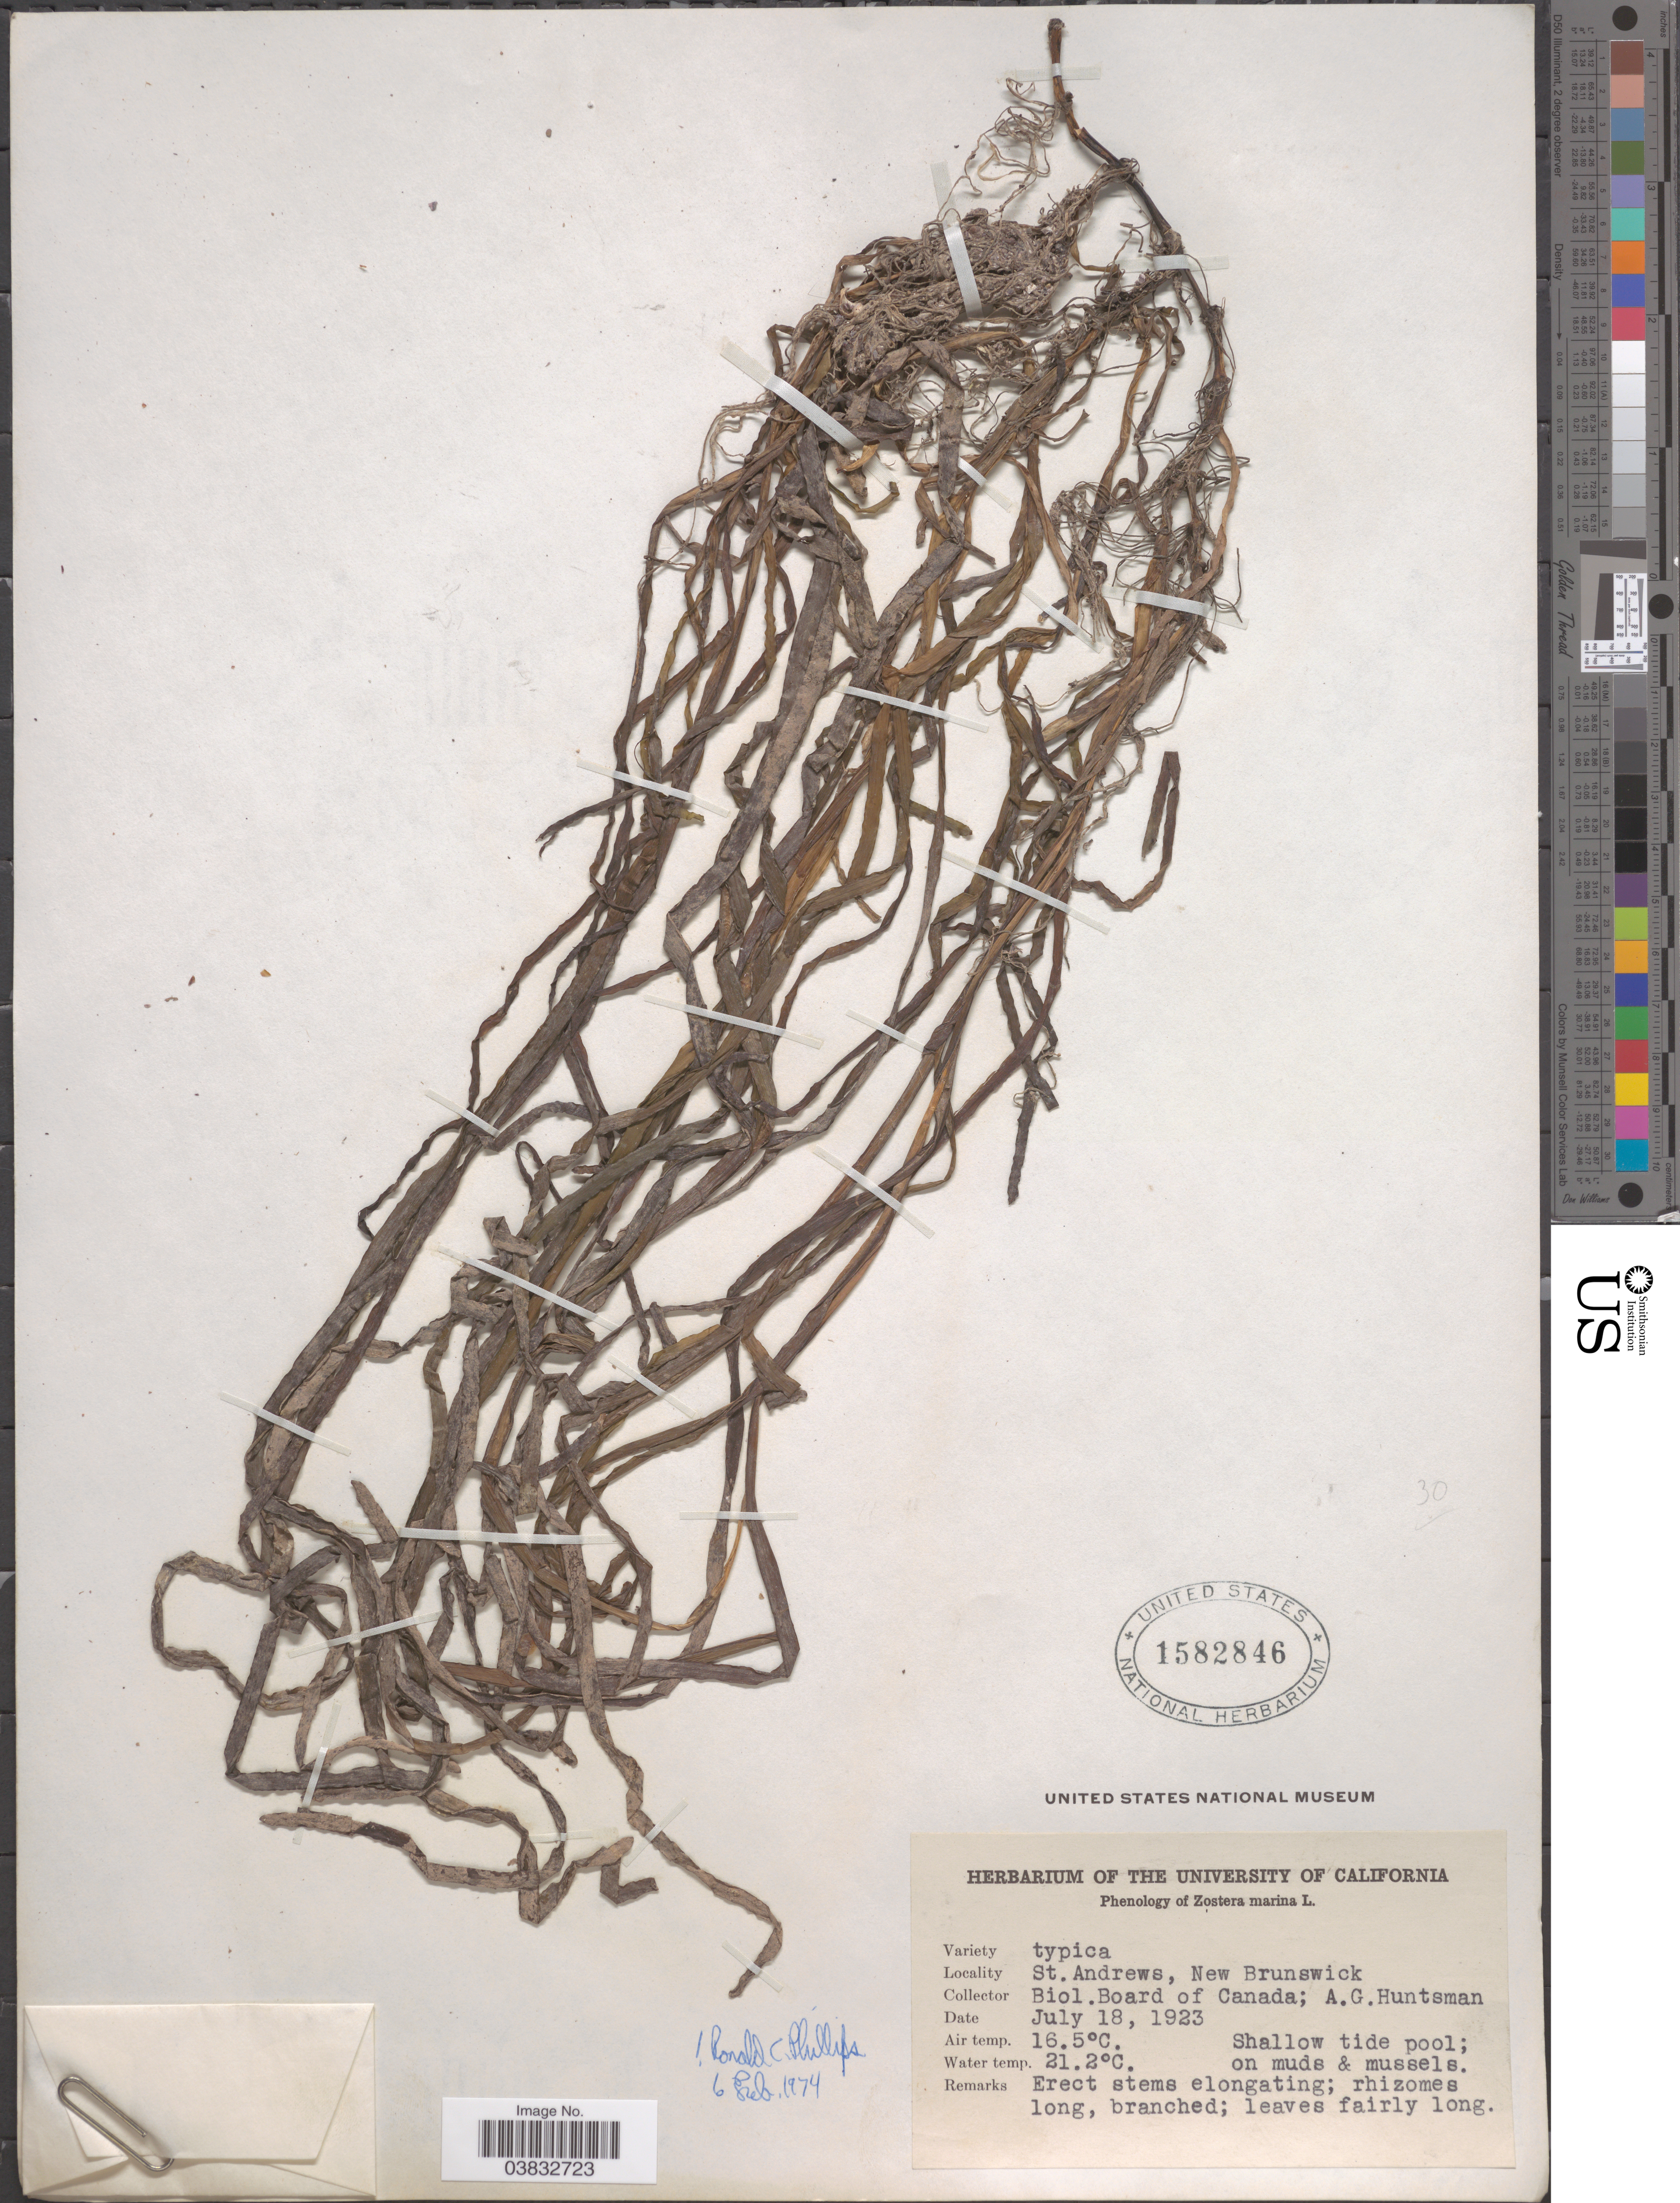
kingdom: Plantae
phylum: Tracheophyta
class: Liliopsida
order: Alismatales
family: Zosteraceae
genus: Zostera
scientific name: Zostera marina var. marina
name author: L.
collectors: A. Huntsman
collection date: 1923-07-18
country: Canada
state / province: New Brunswick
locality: St. Andrews.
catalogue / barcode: US 1582846